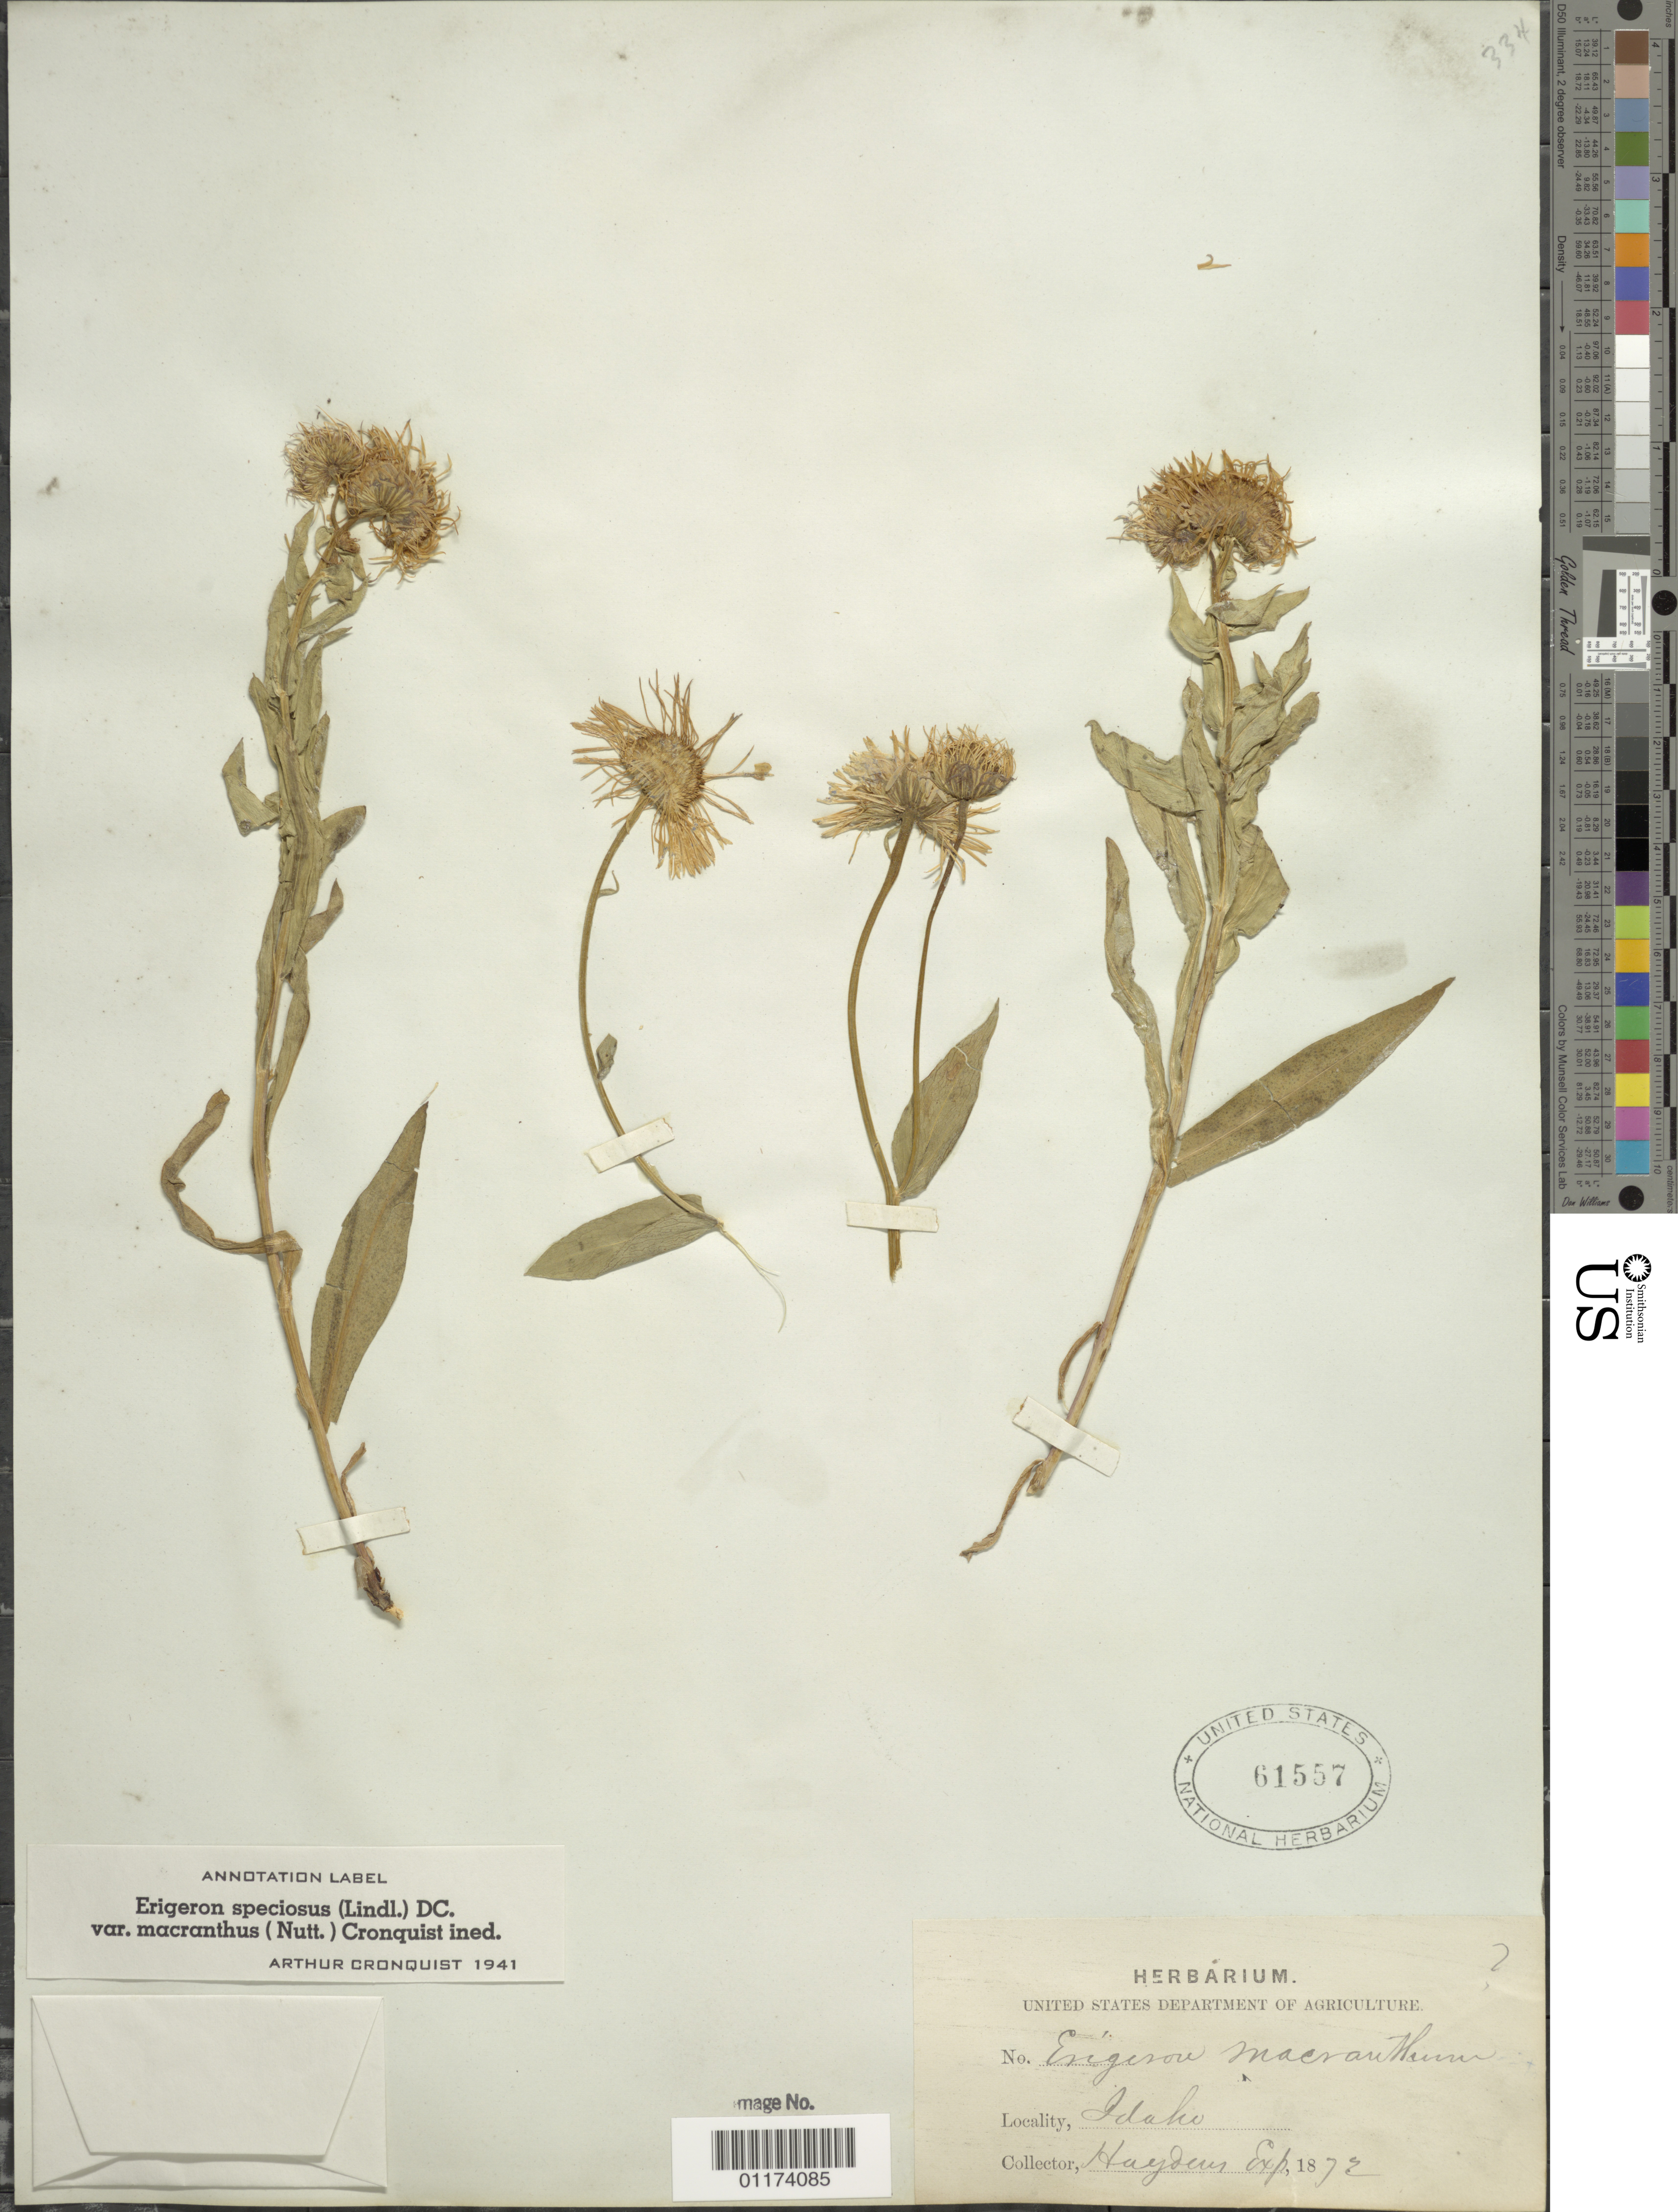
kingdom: Plantae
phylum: Tracheophyta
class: Magnoliopsida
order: Asterales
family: Asteraceae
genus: Erigeron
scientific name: Erigeron speciosus var. macranthus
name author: (Nutt.) Cronq.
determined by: Cronquist, A. J.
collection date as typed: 1872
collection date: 1872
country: United States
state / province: Idaho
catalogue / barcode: US 61557